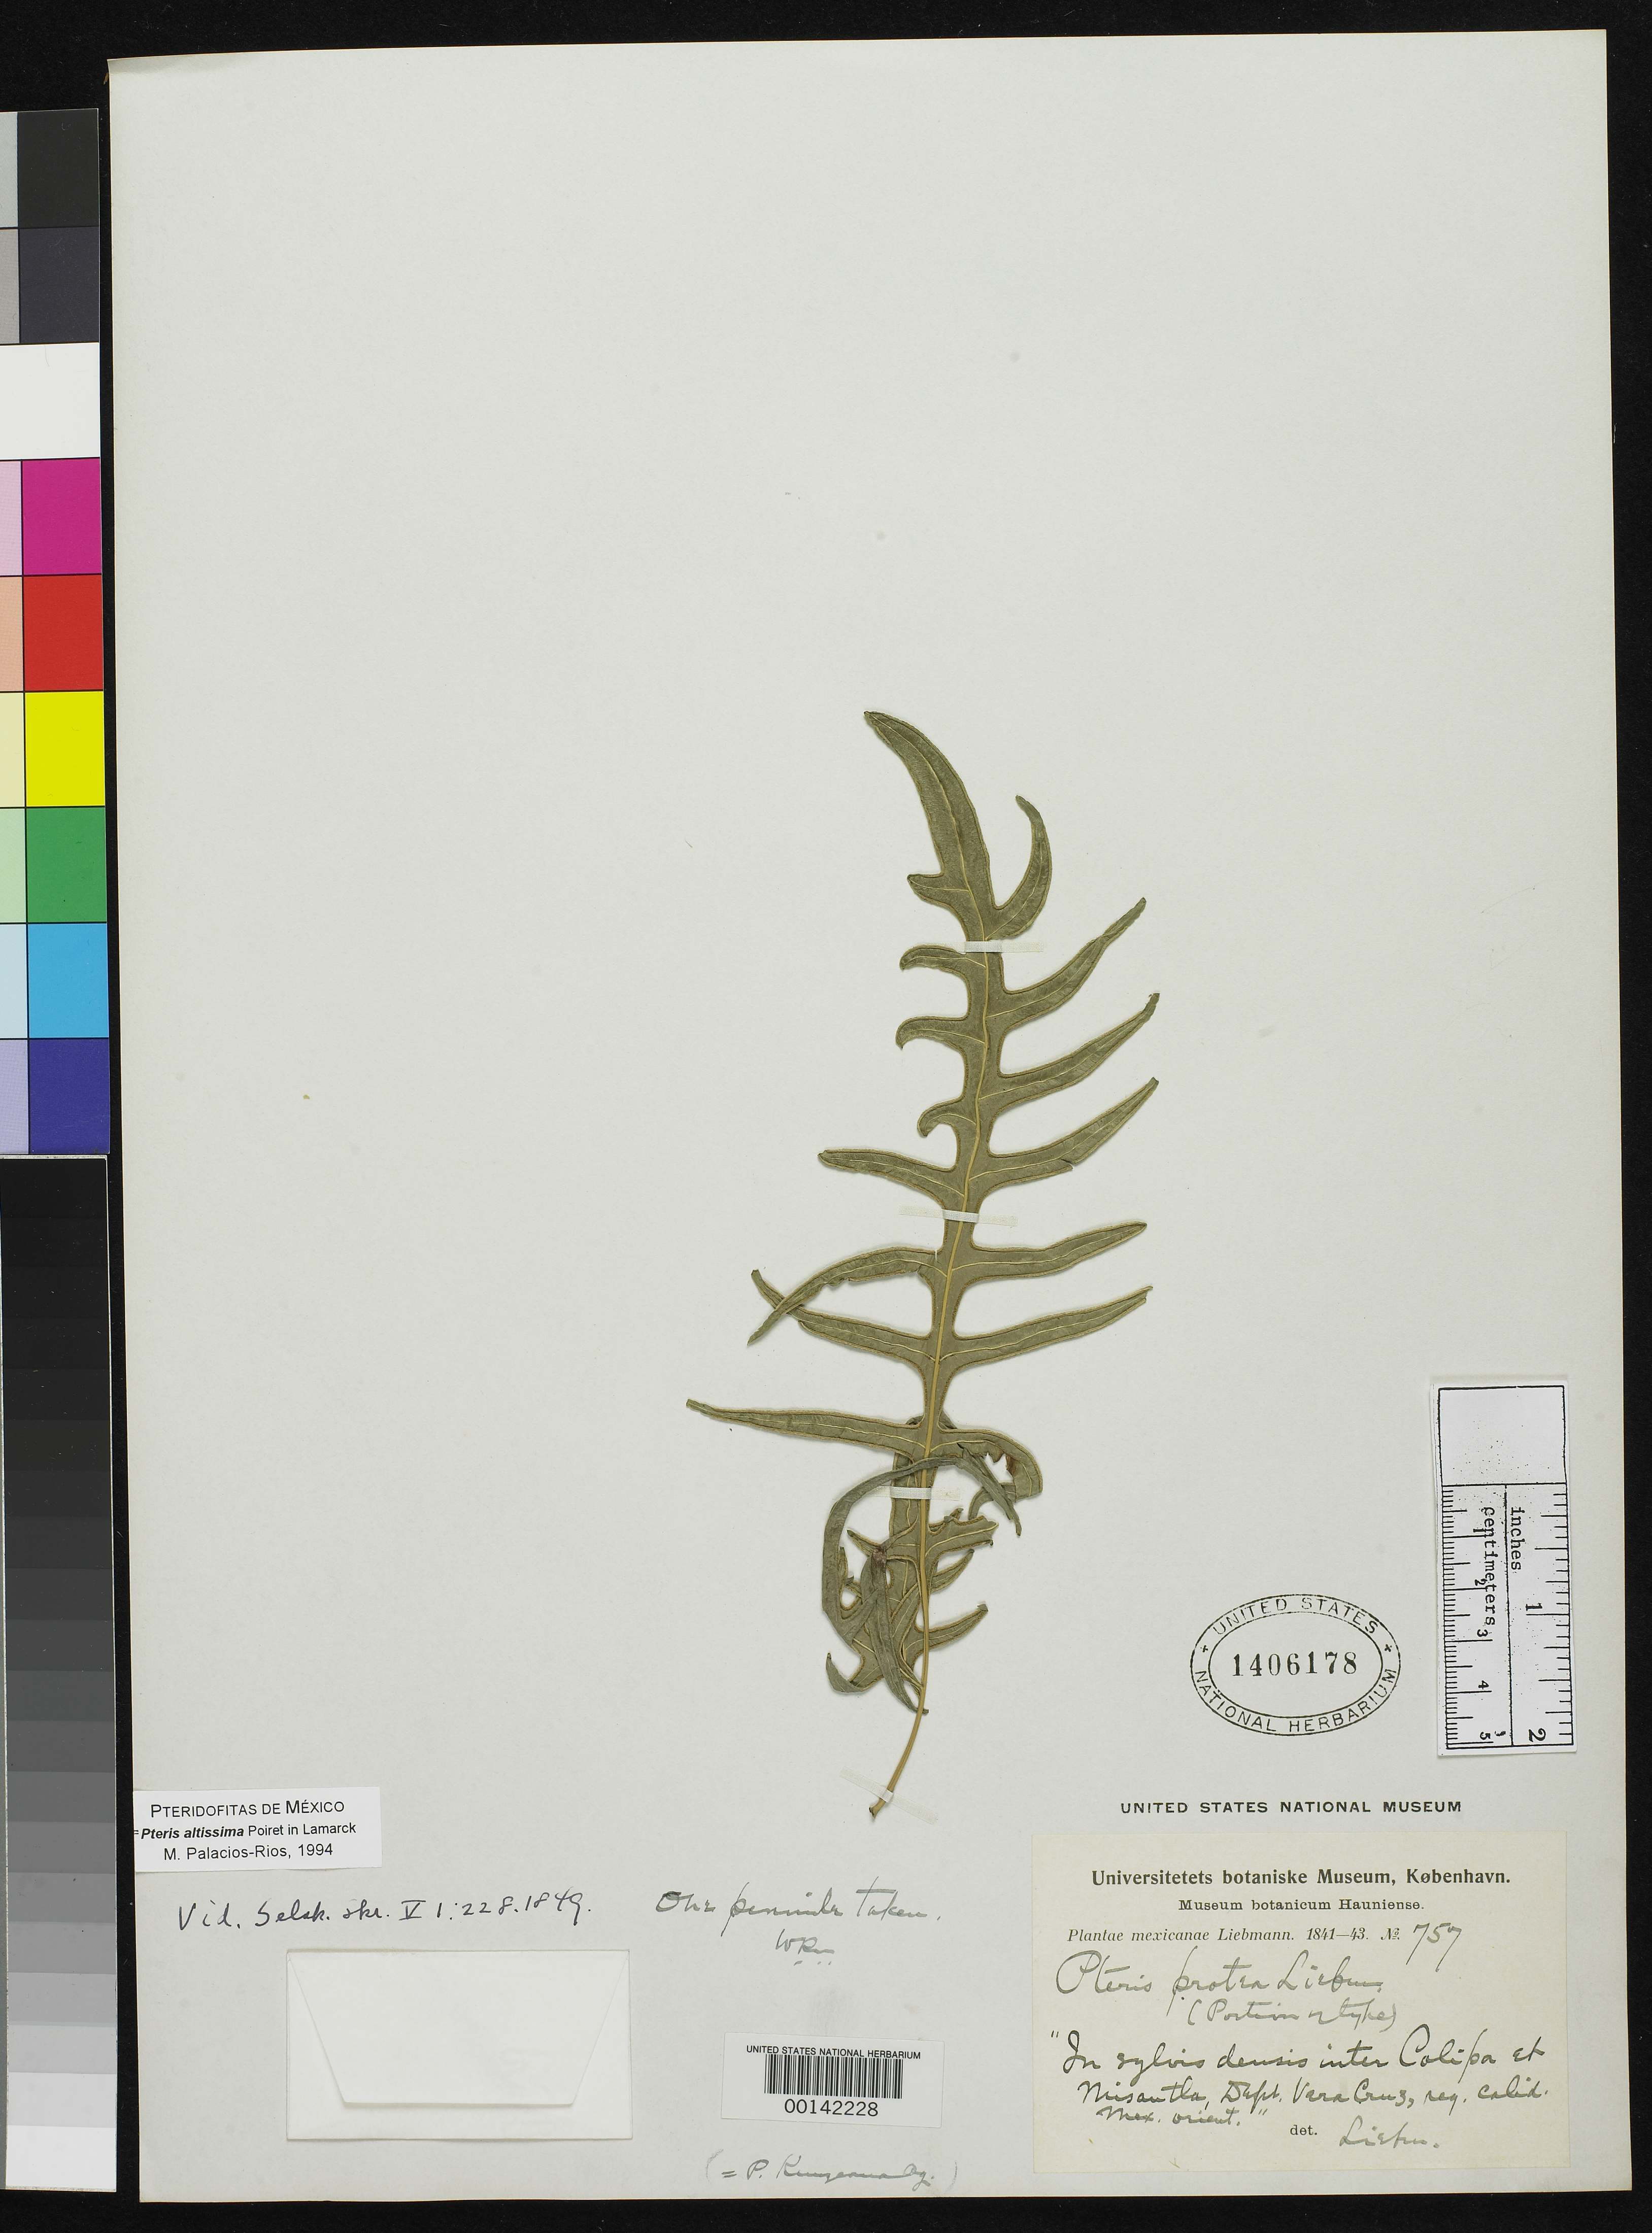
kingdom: Plantae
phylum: Tracheophyta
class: Polypodiopsida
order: Polypodiales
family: Pteridaceae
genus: Pteris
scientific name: Pteris protea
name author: Liebm.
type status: Type Fragment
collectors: F. M. Liebmann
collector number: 757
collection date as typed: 1841 to -- --- 1843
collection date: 1841/1843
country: Mexico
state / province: Veracruz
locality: Inter Colipa et Nisantha. [Beween Colipa & Nisantha.]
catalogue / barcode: US 1406178